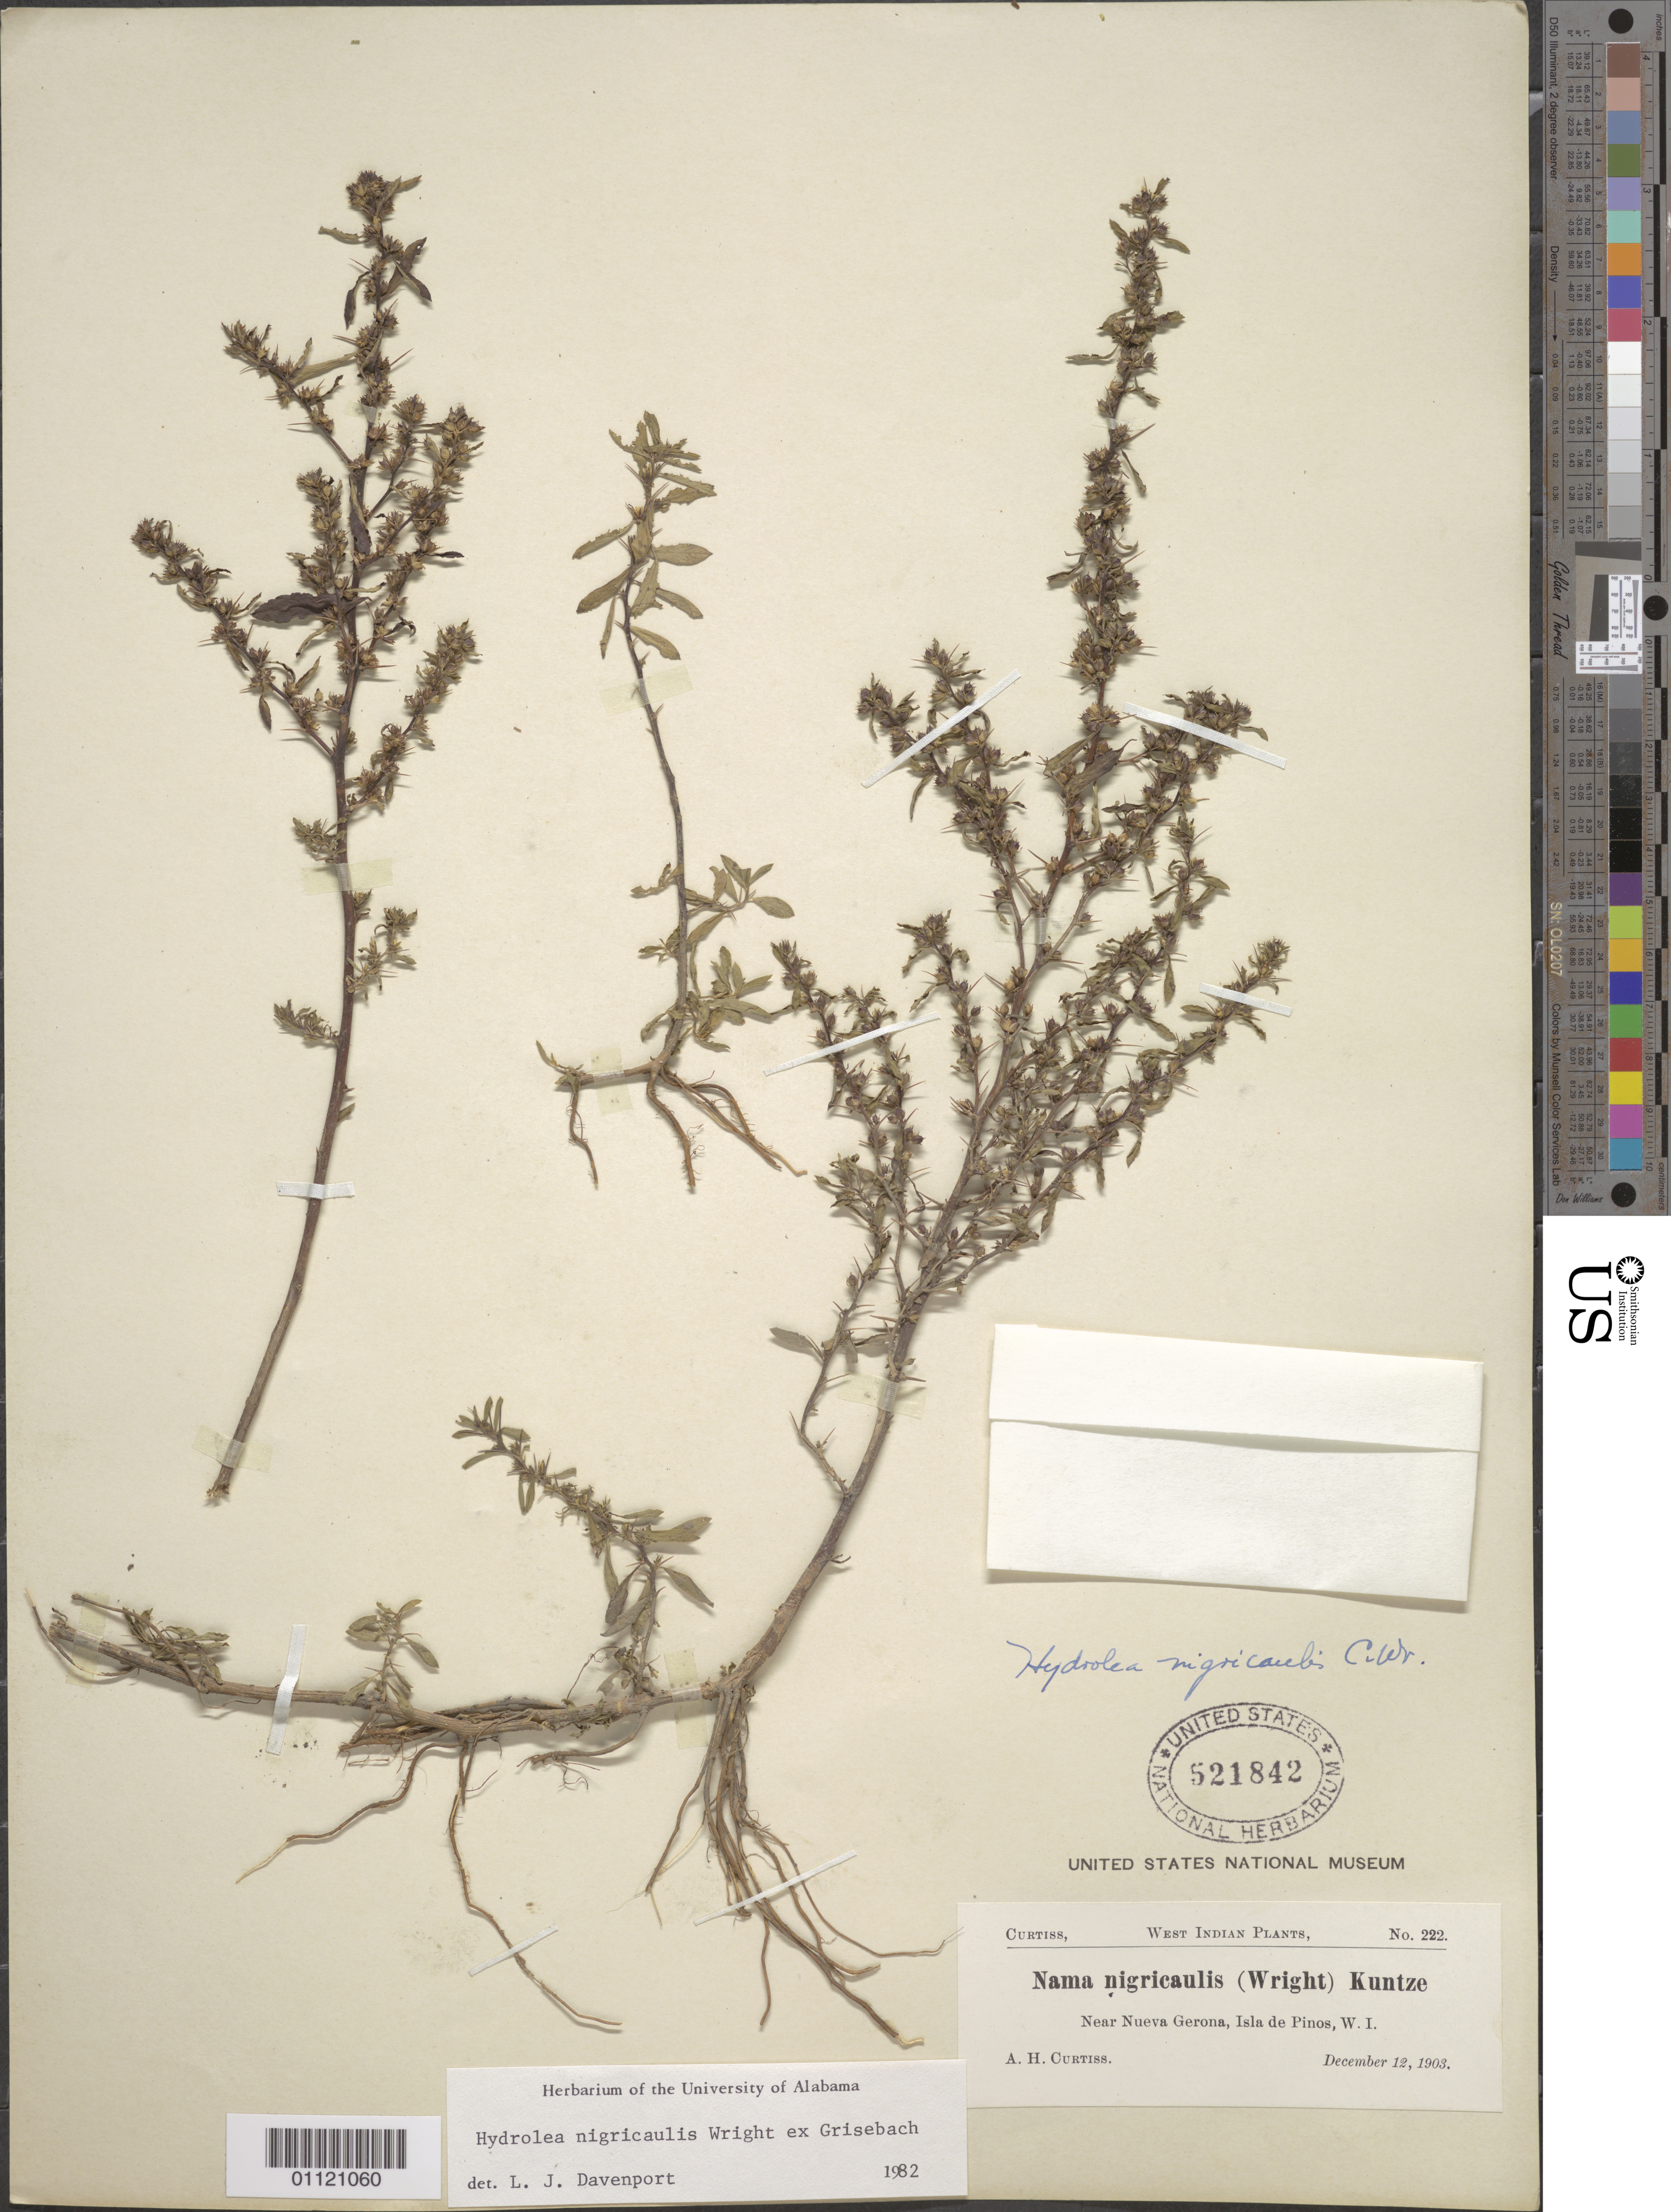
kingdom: Plantae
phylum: Tracheophyta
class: Magnoliopsida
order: Solanales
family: Hydroleaceae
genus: Hydrolea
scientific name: Hydrolea nigricaulis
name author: C. Wright ex Griseb.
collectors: A. H. Curtiss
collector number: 222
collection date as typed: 12 Dec 1903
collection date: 1903-12-12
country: Cuba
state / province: Isla de La Juventud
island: Isla de la Juventud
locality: Isle of Pines, Near Nueva Gerona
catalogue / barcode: US 521842